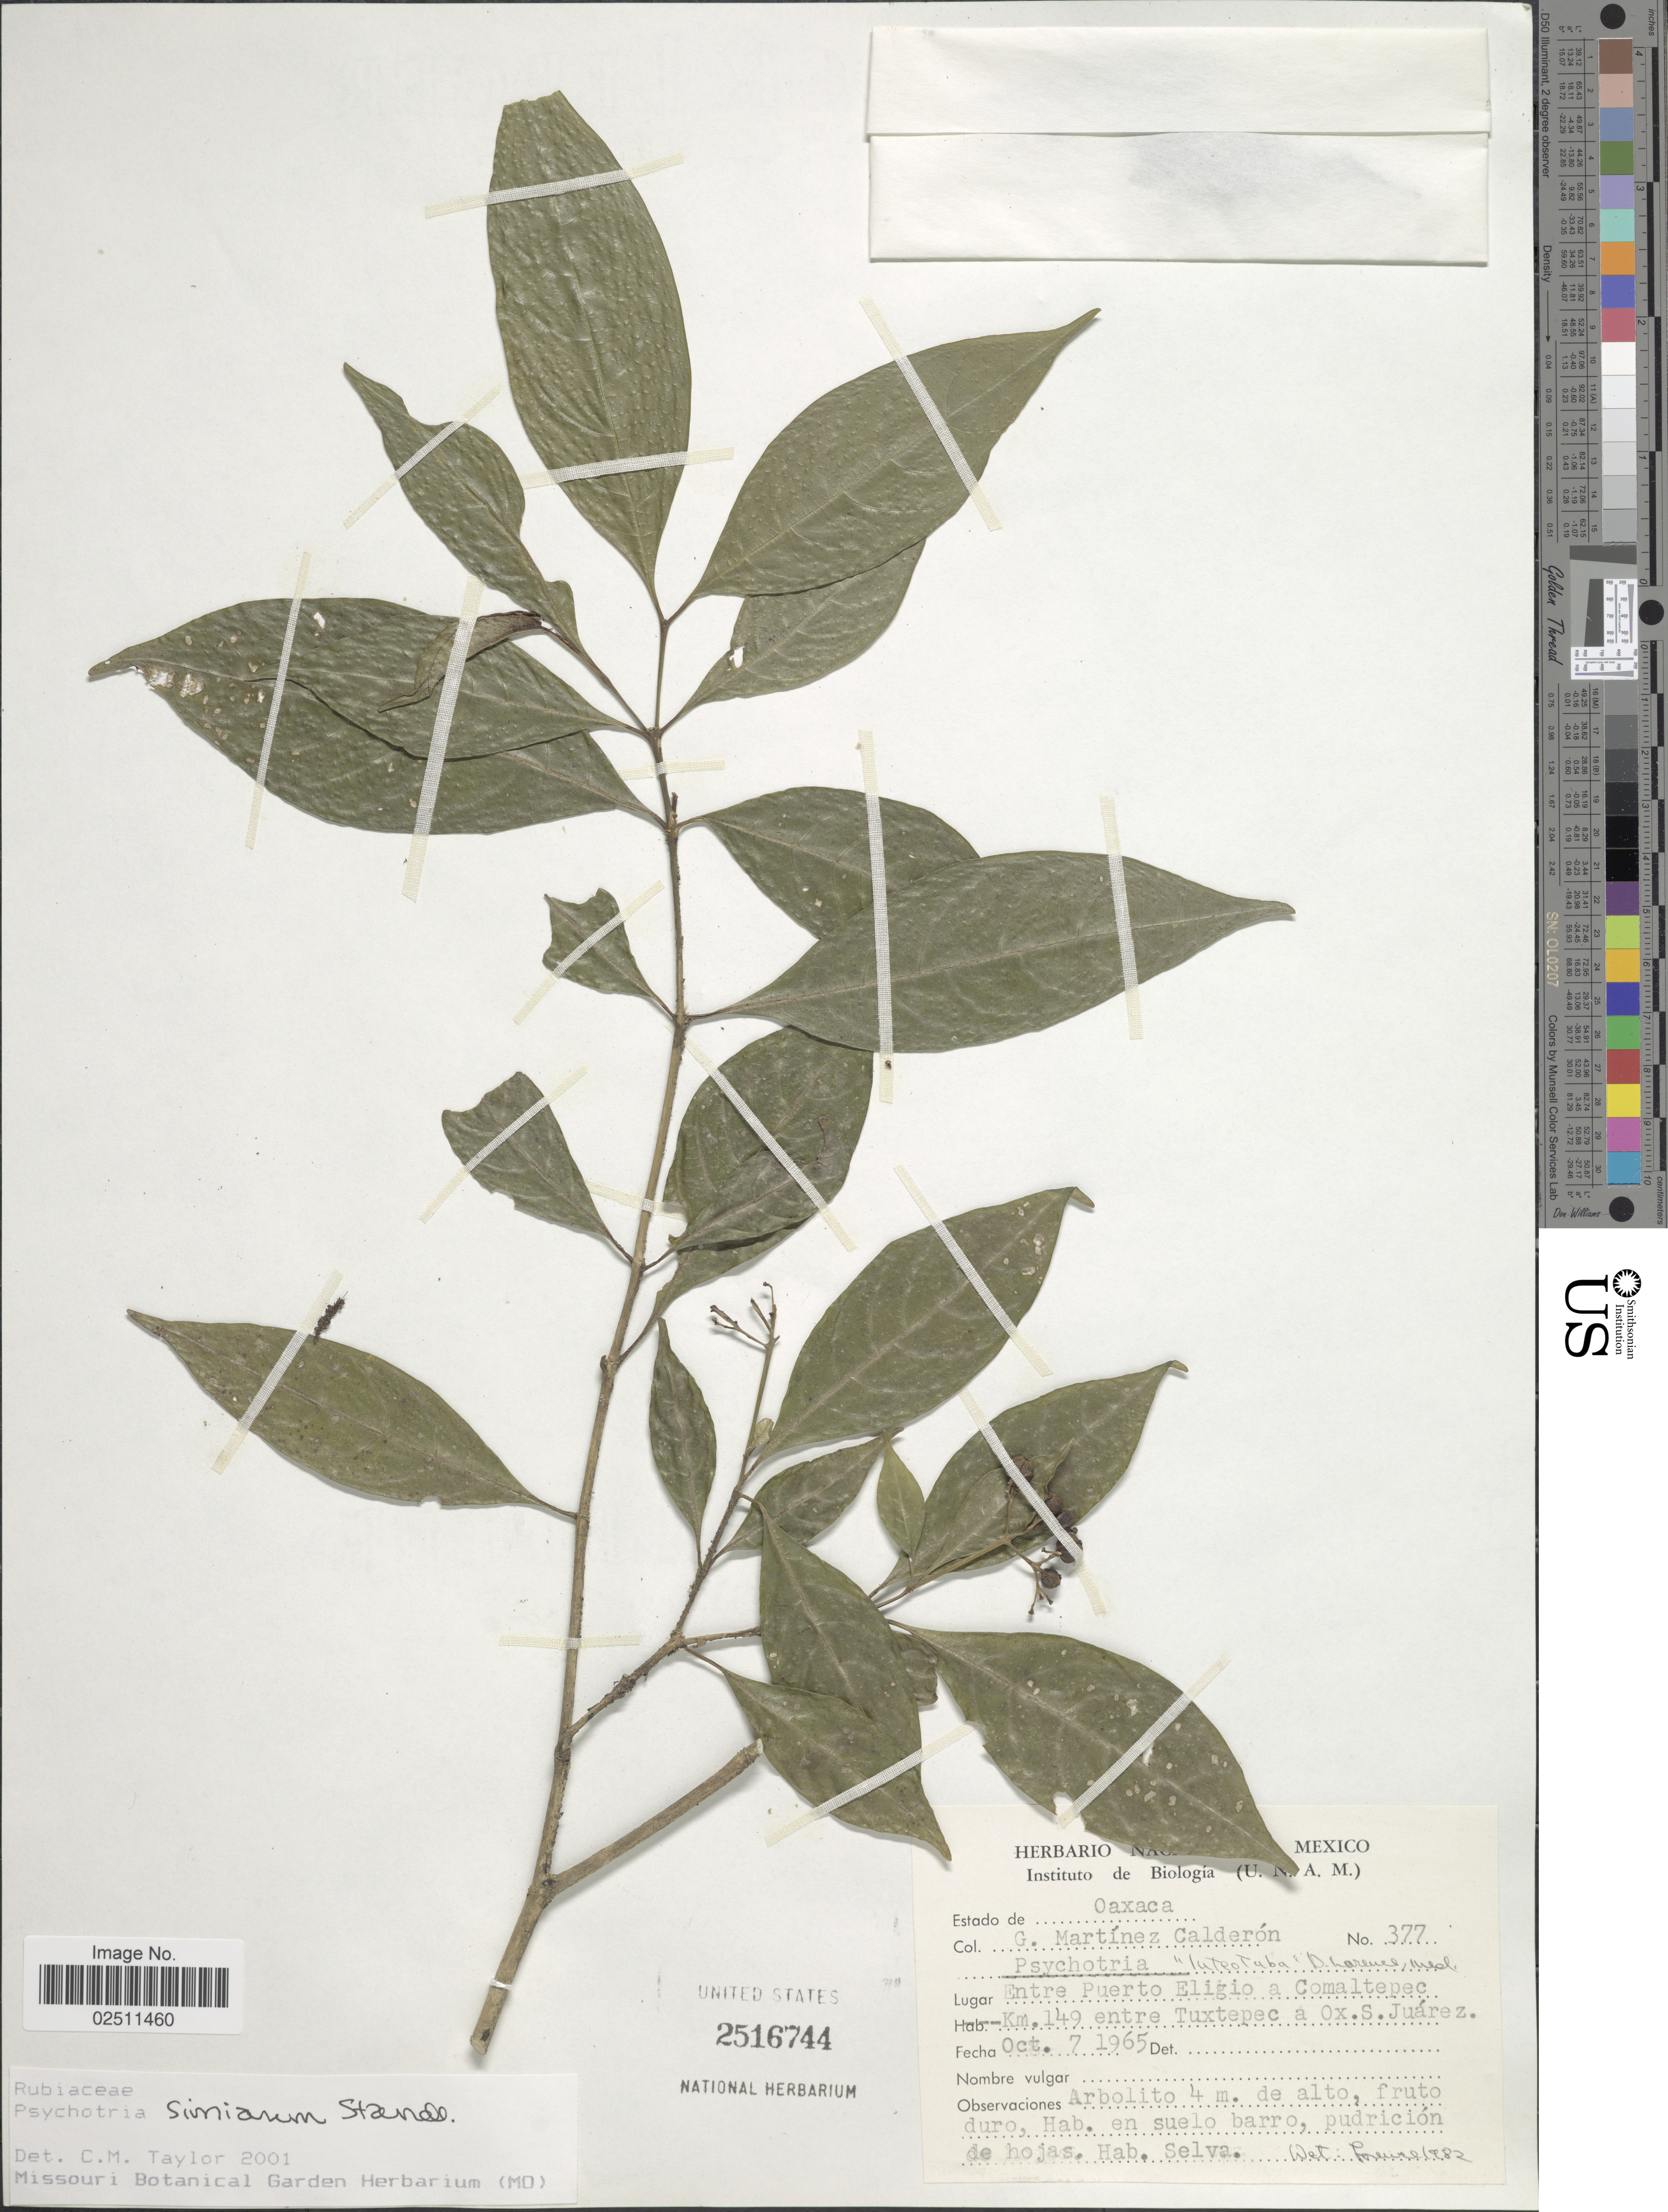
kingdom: Plantae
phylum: Tracheophyta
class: Magnoliopsida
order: Gentianales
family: Rubiaceae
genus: Psychotria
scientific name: Psychotria simiarum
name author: Standl.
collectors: G. Martínez Calderón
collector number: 377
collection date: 1965-10-07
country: Mexico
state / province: Oaxaca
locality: Estado de Oaxaca. Entre Puerto Eligio a Comaltepec. Km. 149 entre Tuxtepec a Ox. S. Juarez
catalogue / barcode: US 2516744